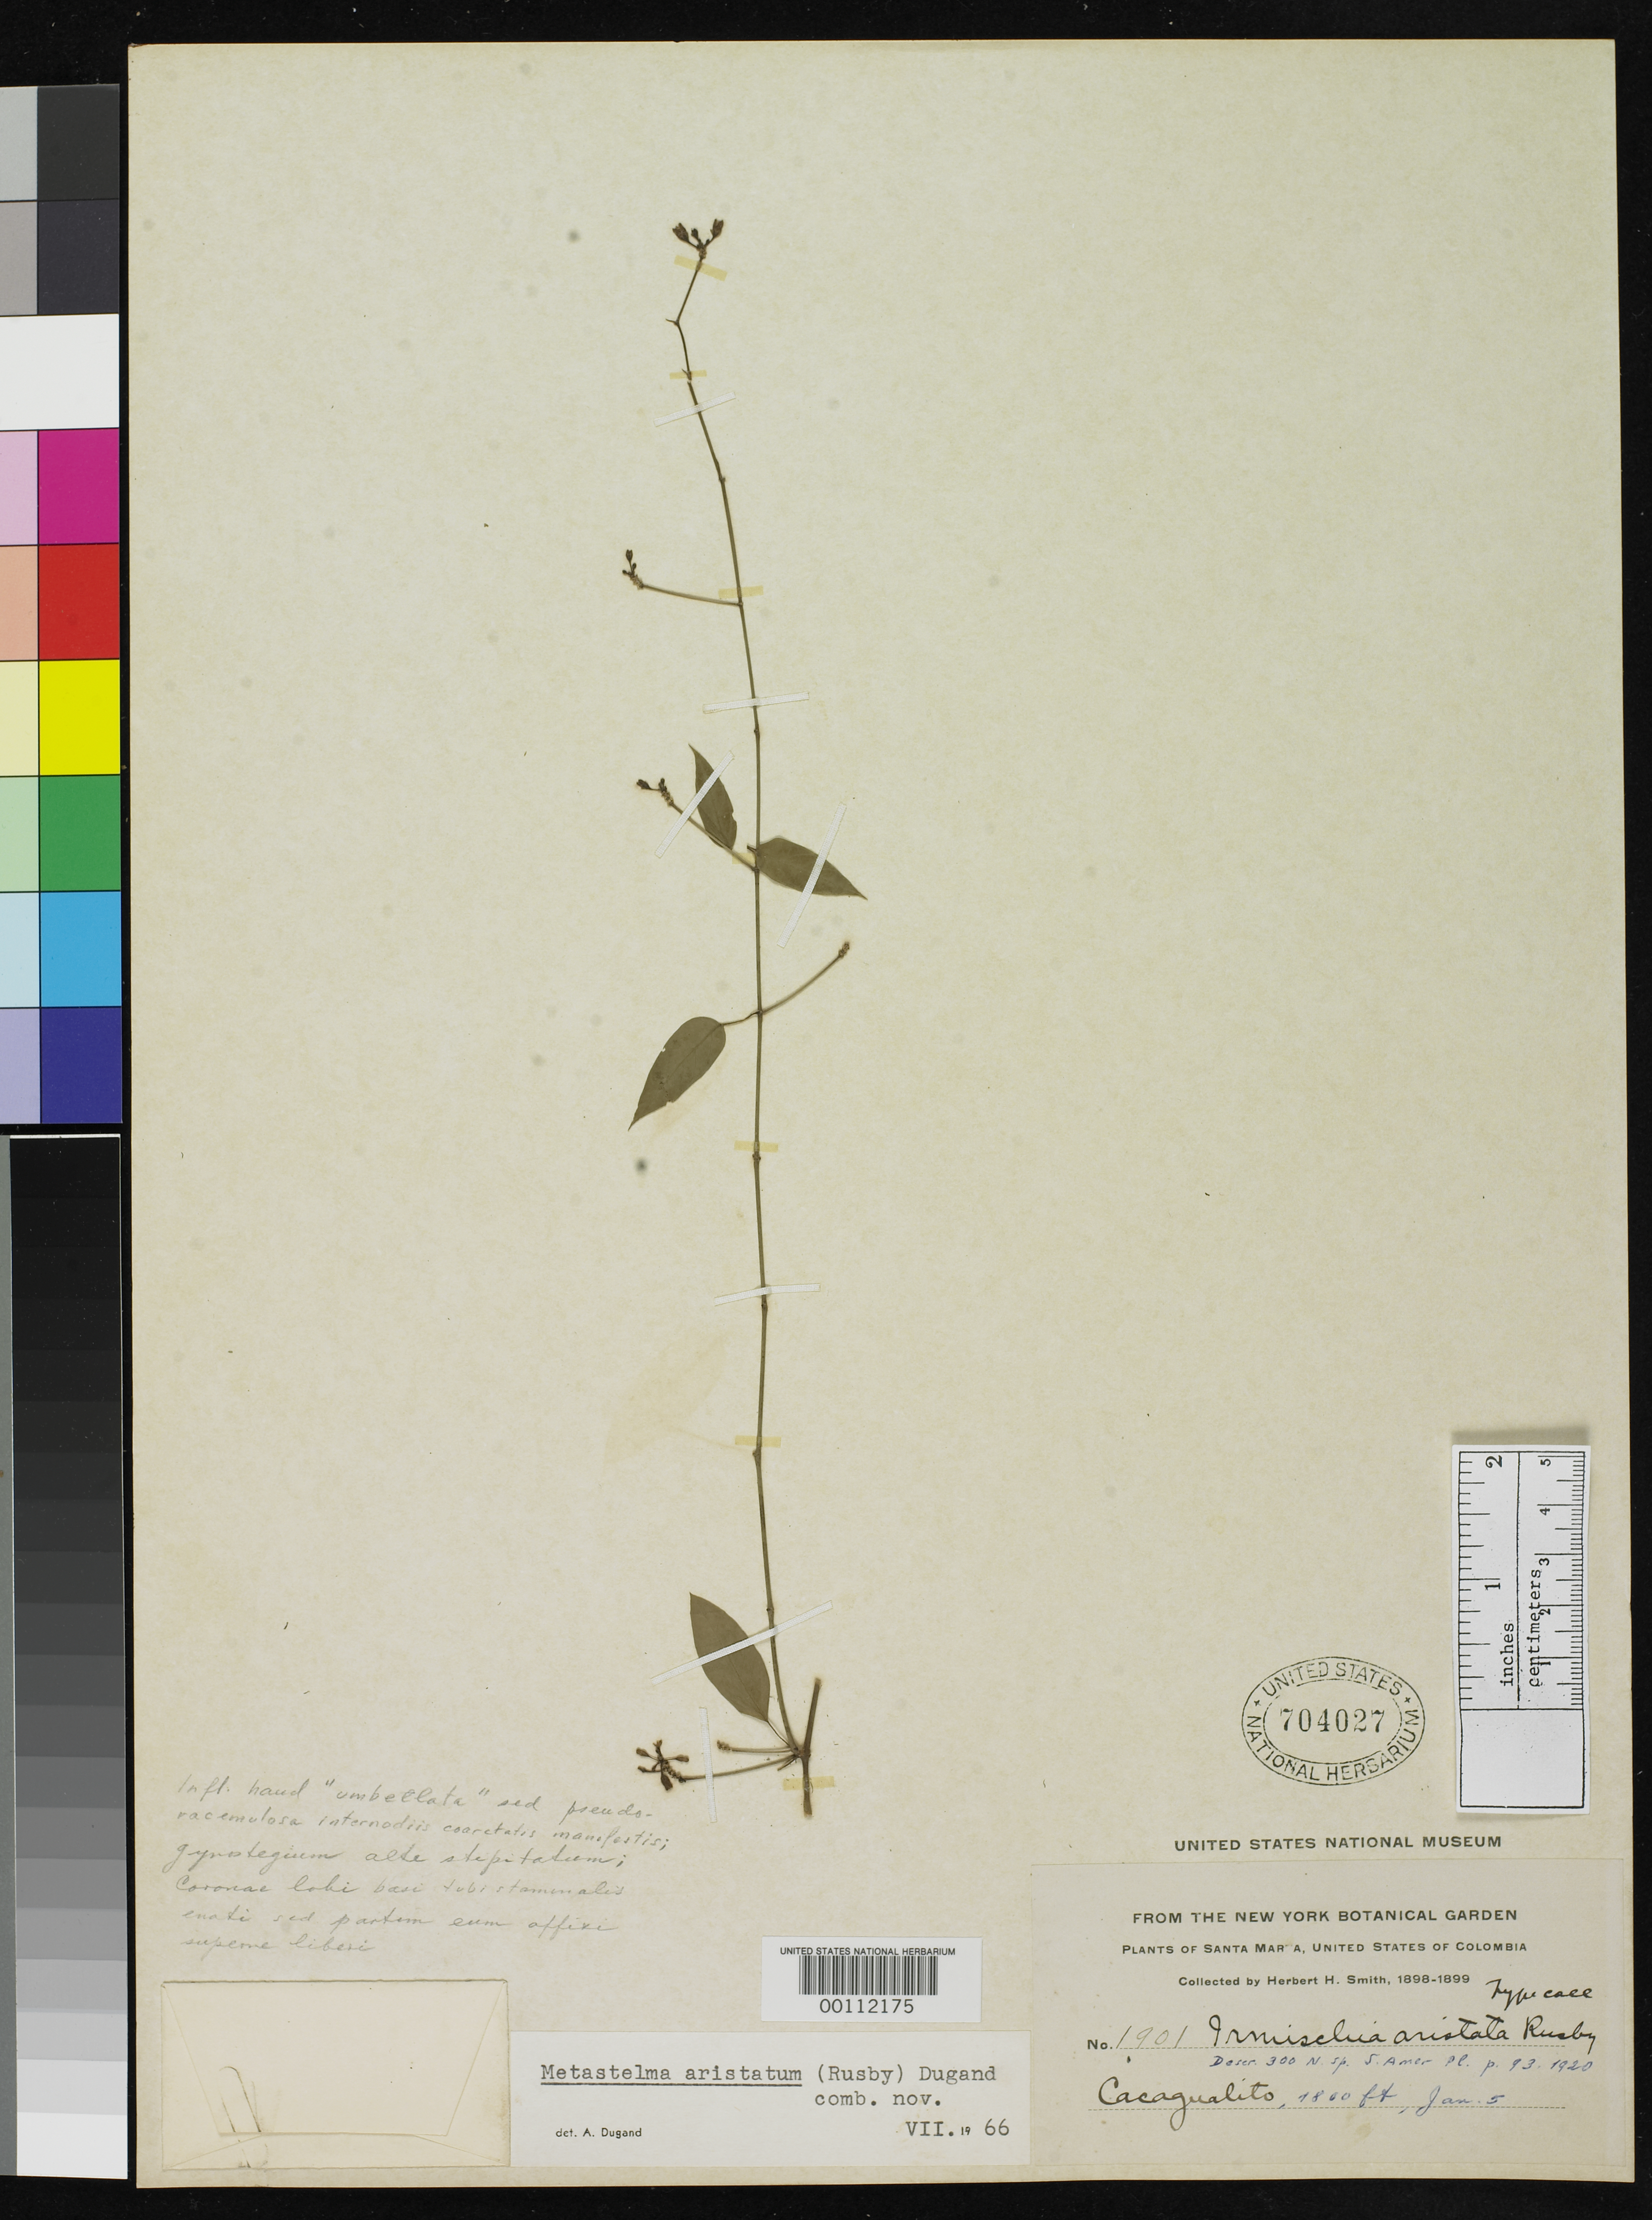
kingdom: Plantae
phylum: Tracheophyta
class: Magnoliopsida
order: Gentianales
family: Apocynaceae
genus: Irmischia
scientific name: Irmischia aristata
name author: Rusby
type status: Type Collection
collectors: Herbert H. Smith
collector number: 1901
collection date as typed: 05 Jan 1898 or 05 Jan 1899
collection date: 1898-01-05 or 1899-01-05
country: Colombia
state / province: Magdalena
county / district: (Santa Marta)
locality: Near Cacagualito; alt. 1800 ft.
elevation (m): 549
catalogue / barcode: US 704027